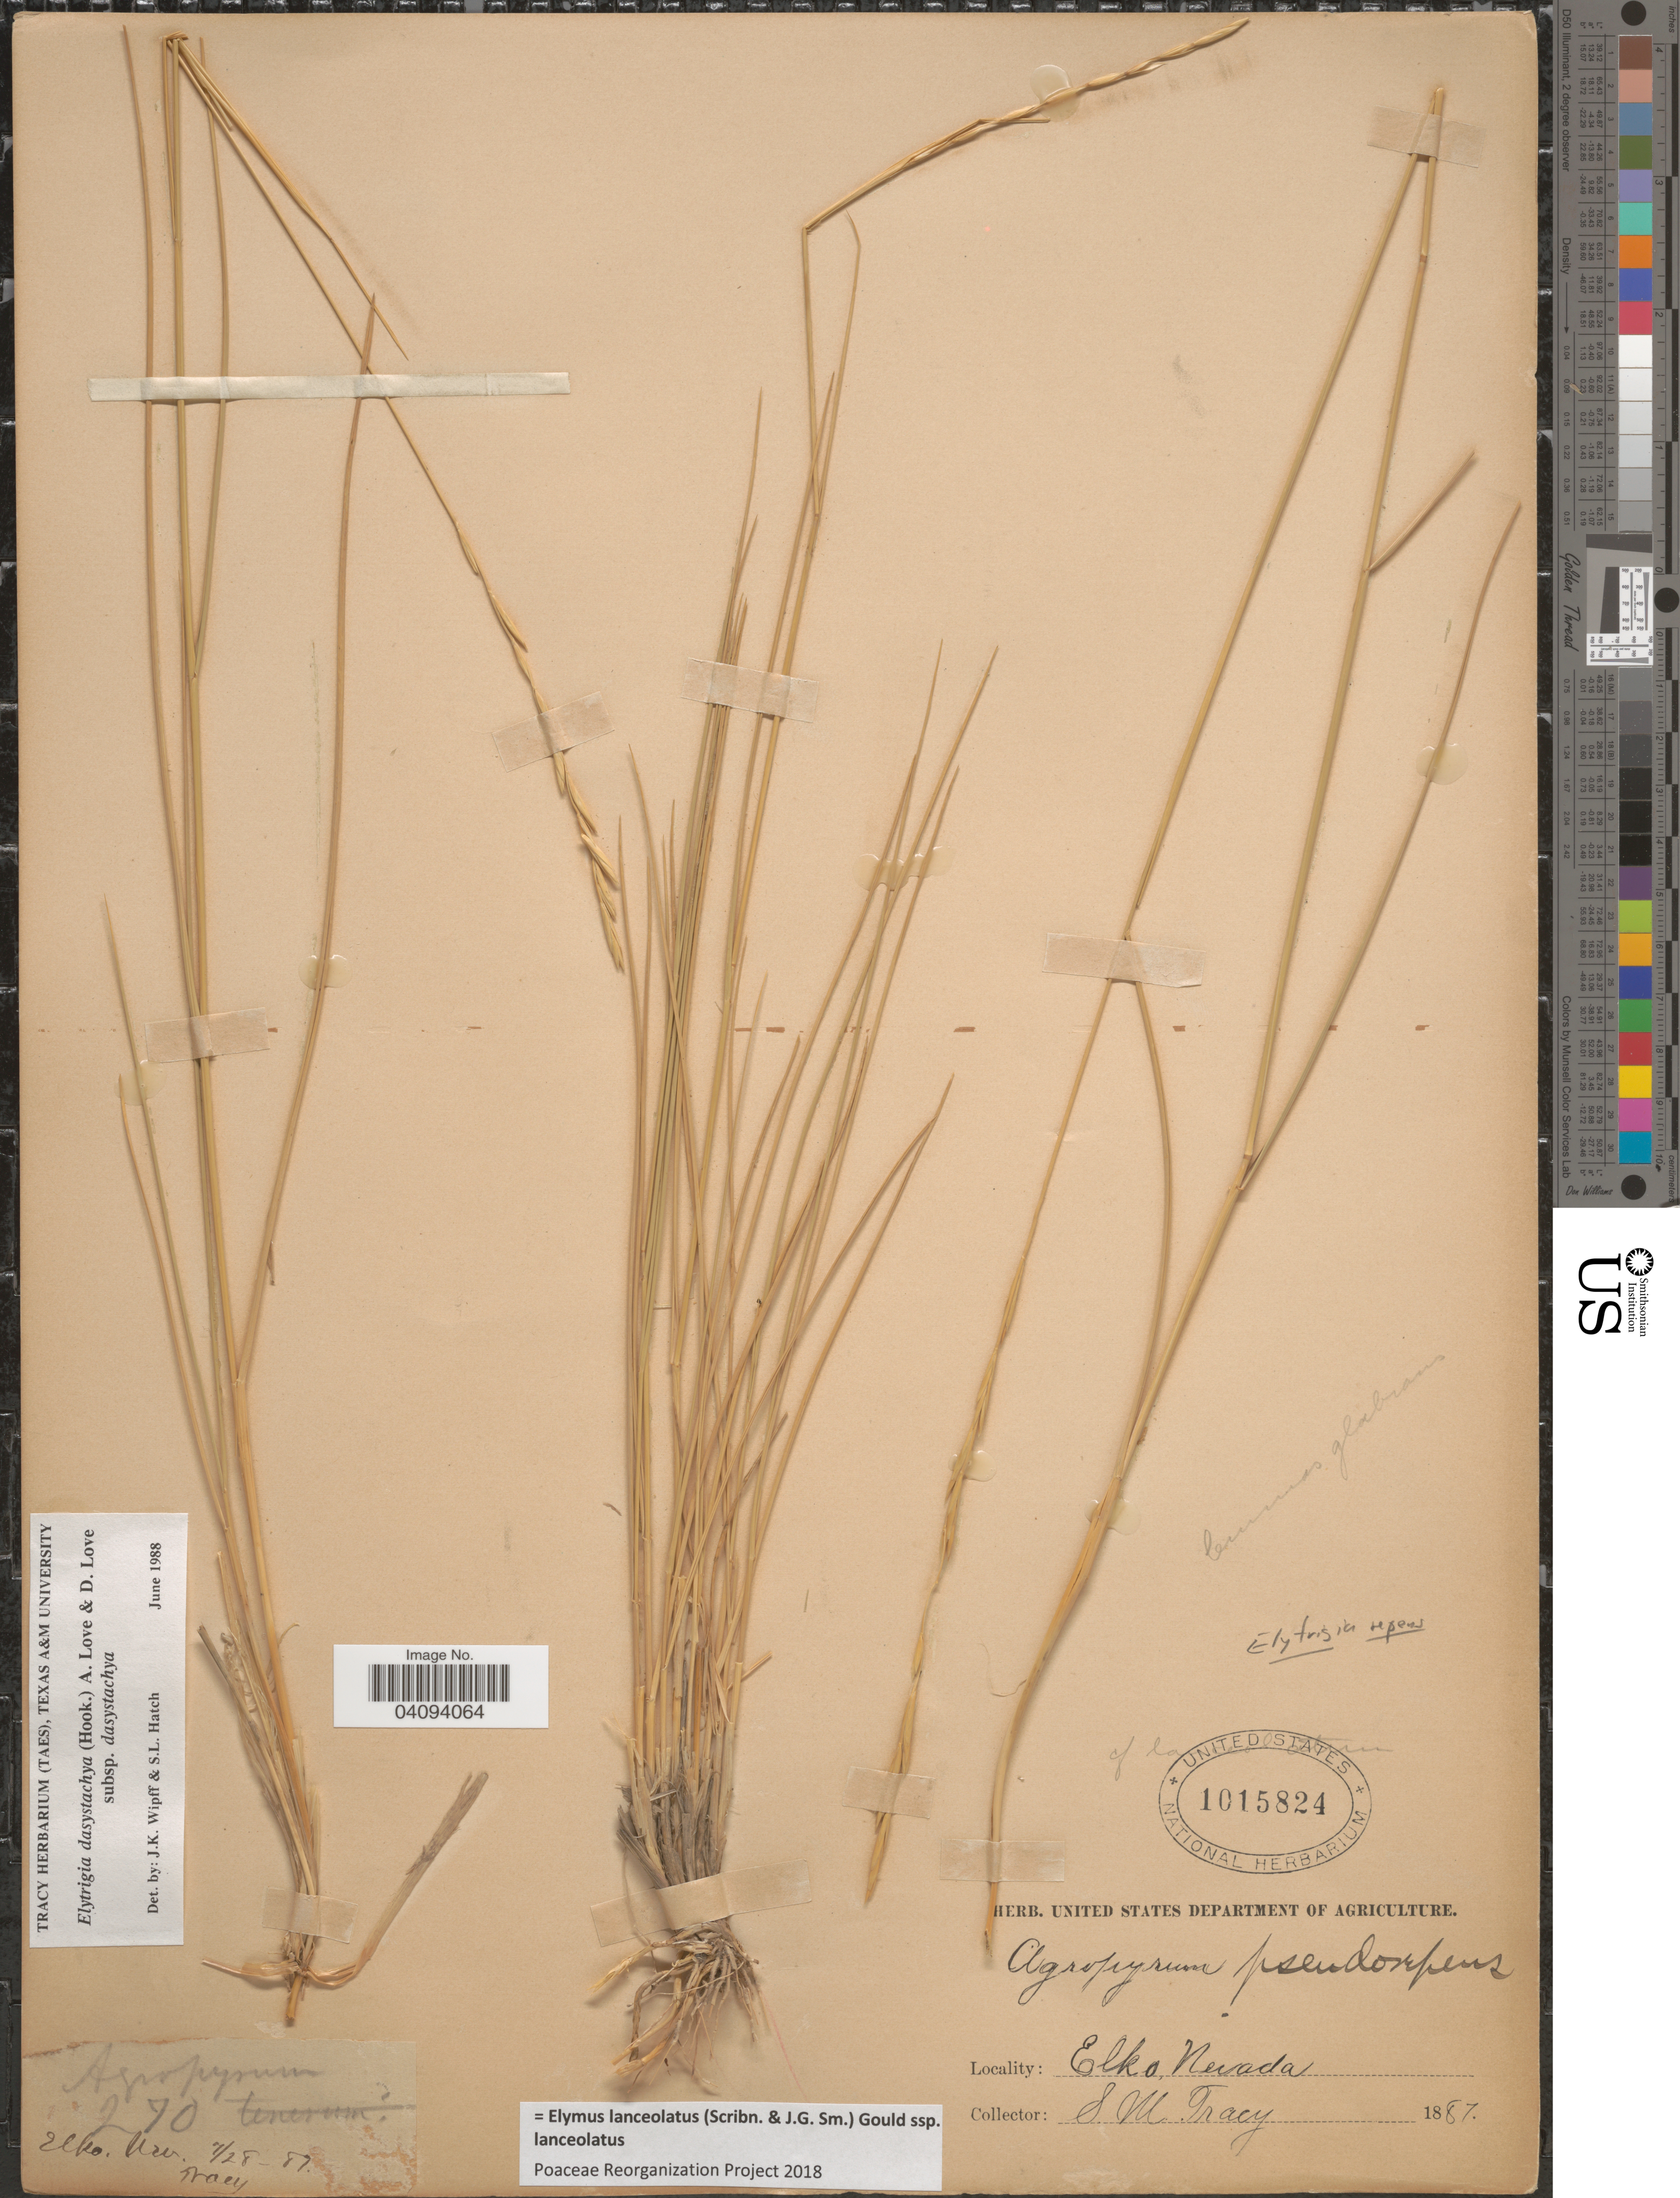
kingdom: Plantae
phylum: Tracheophyta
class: Liliopsida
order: Poales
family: Poaceae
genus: Elymus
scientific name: Elymus lanceolatus subsp. lanceolatus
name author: (Scribn. & J.G. Sm.) Gould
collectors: S. M. Tracy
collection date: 1887-07-28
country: United States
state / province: Nevada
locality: Elko.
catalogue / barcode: US 1015824